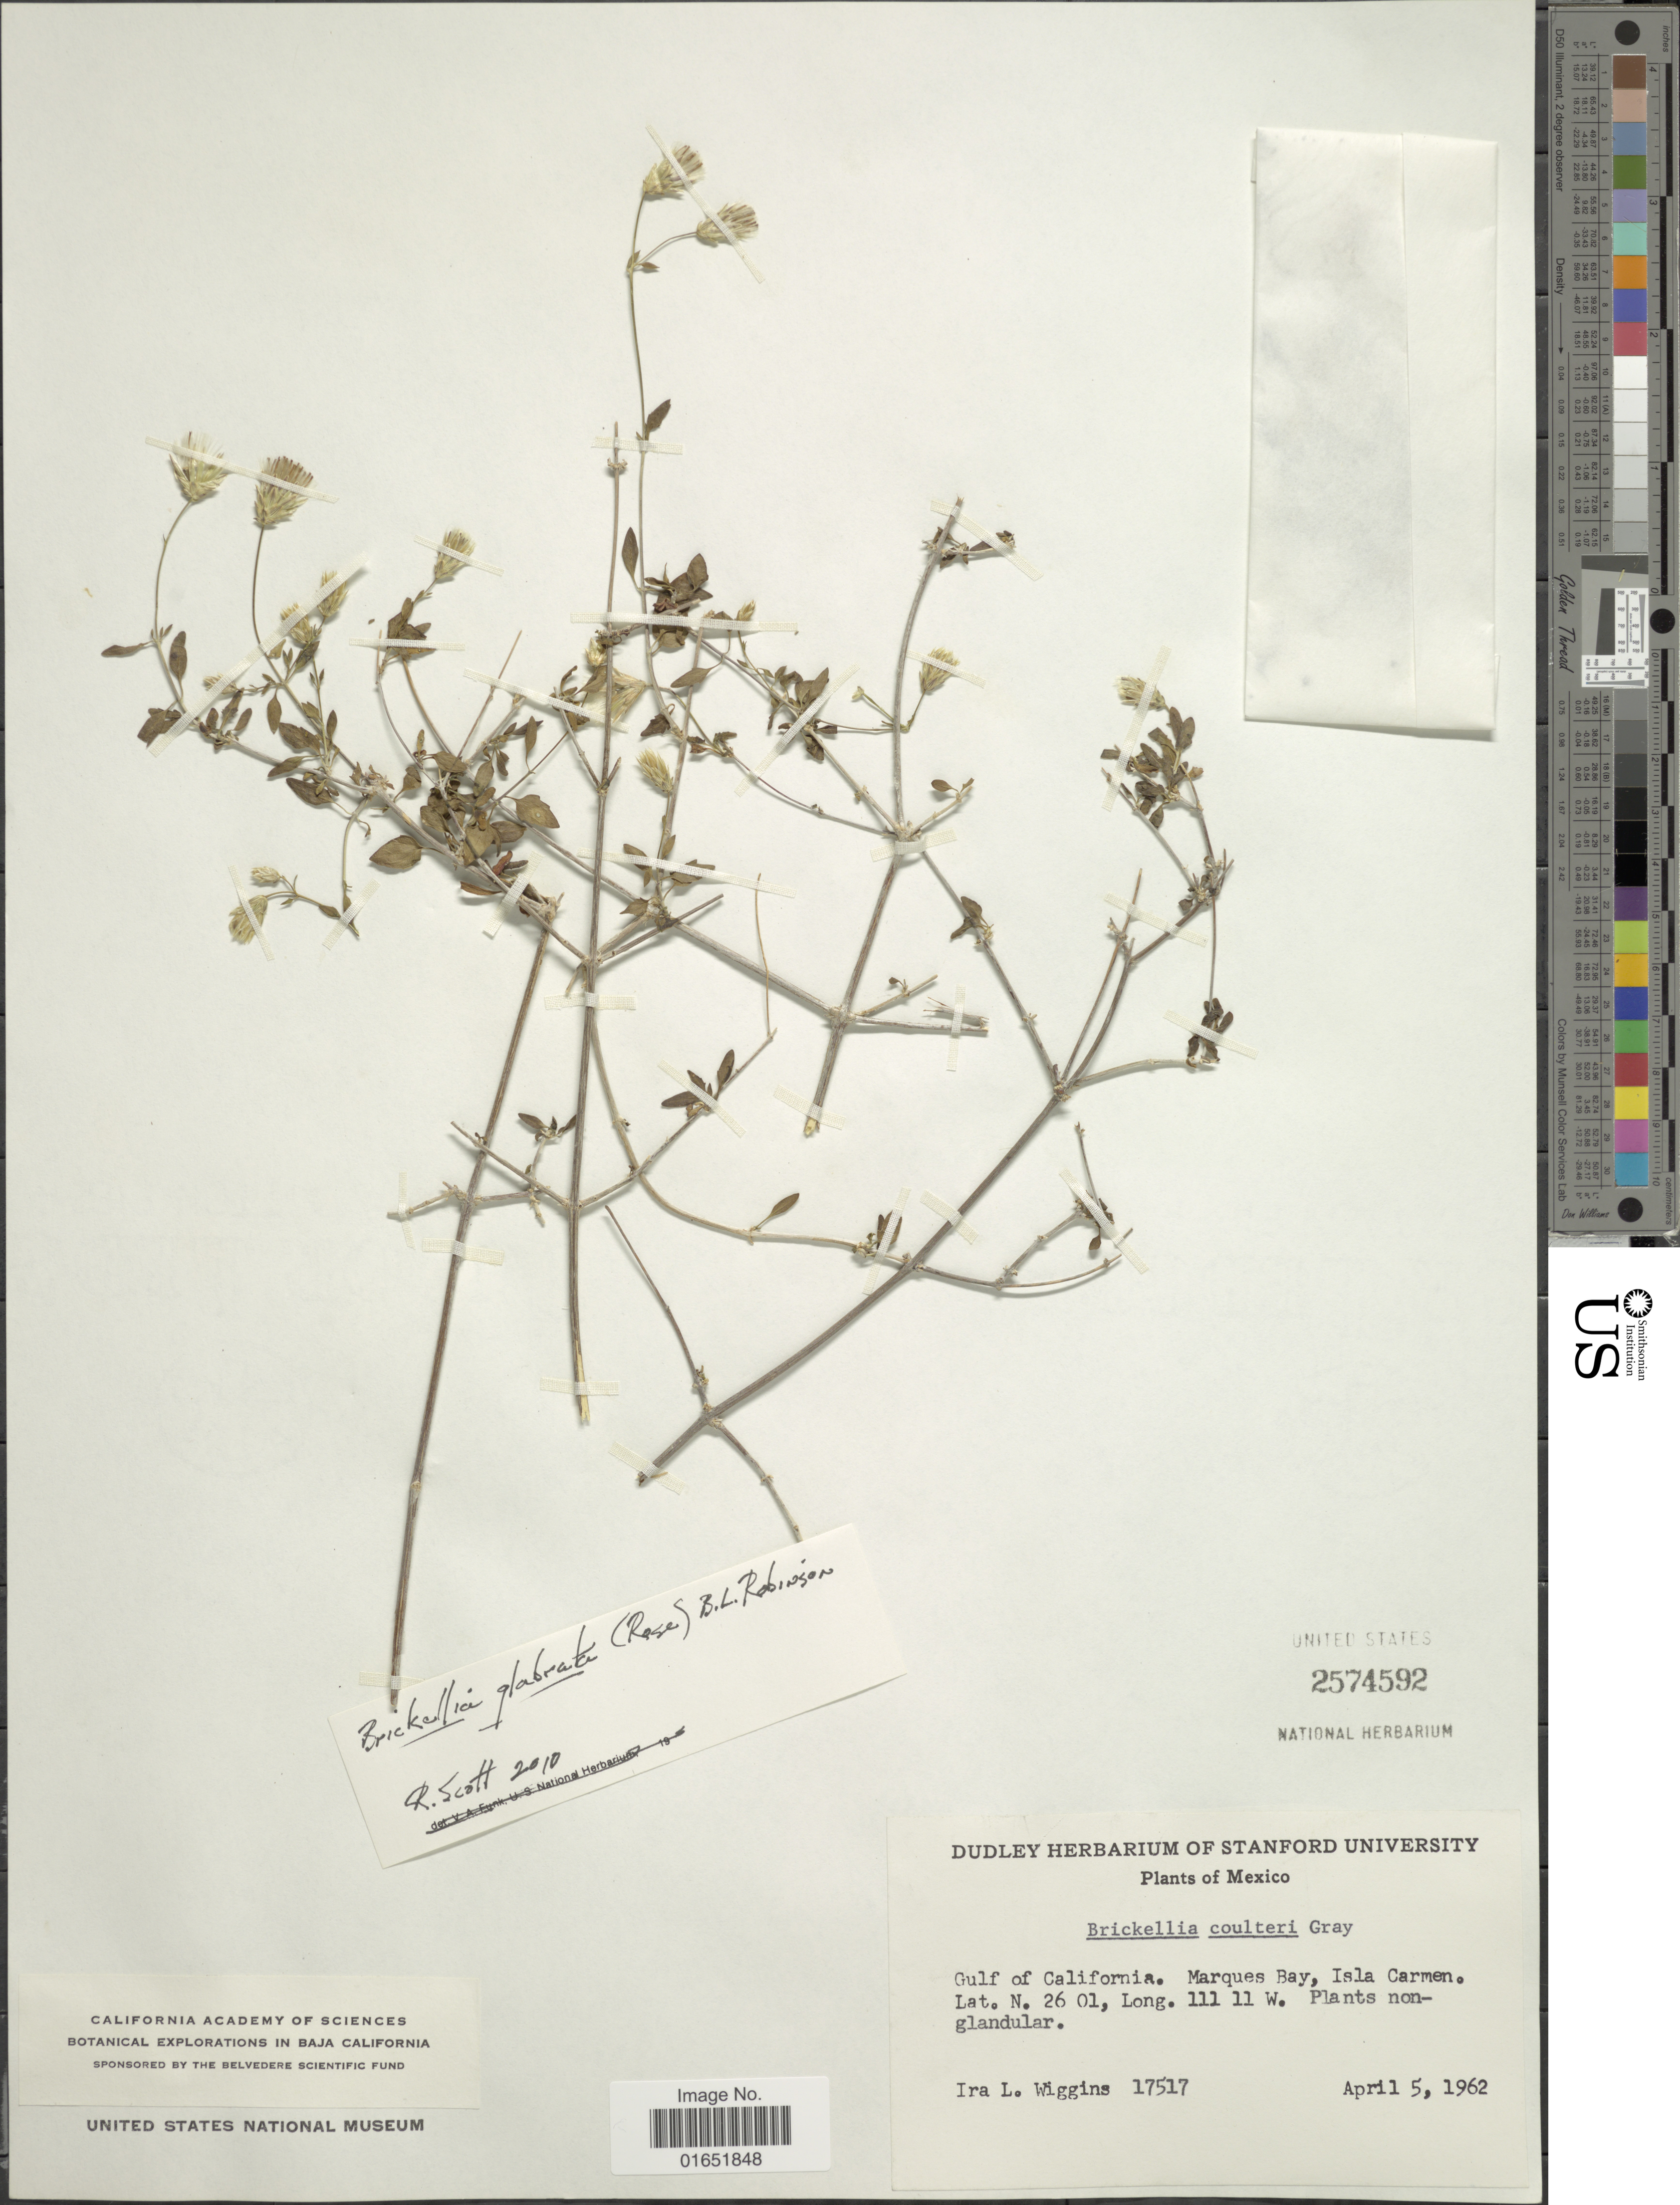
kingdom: Plantae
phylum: Tracheophyta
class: Magnoliopsida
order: Asterales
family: Asteraceae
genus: Brickellia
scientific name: Brickellia glabrata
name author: (Rose) B.L. Rob.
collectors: I. L. Wiggins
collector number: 17517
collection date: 1962-04-05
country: Mexico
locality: Gulf of California, Marques Bay, Isla Carmen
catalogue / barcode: US 2574592